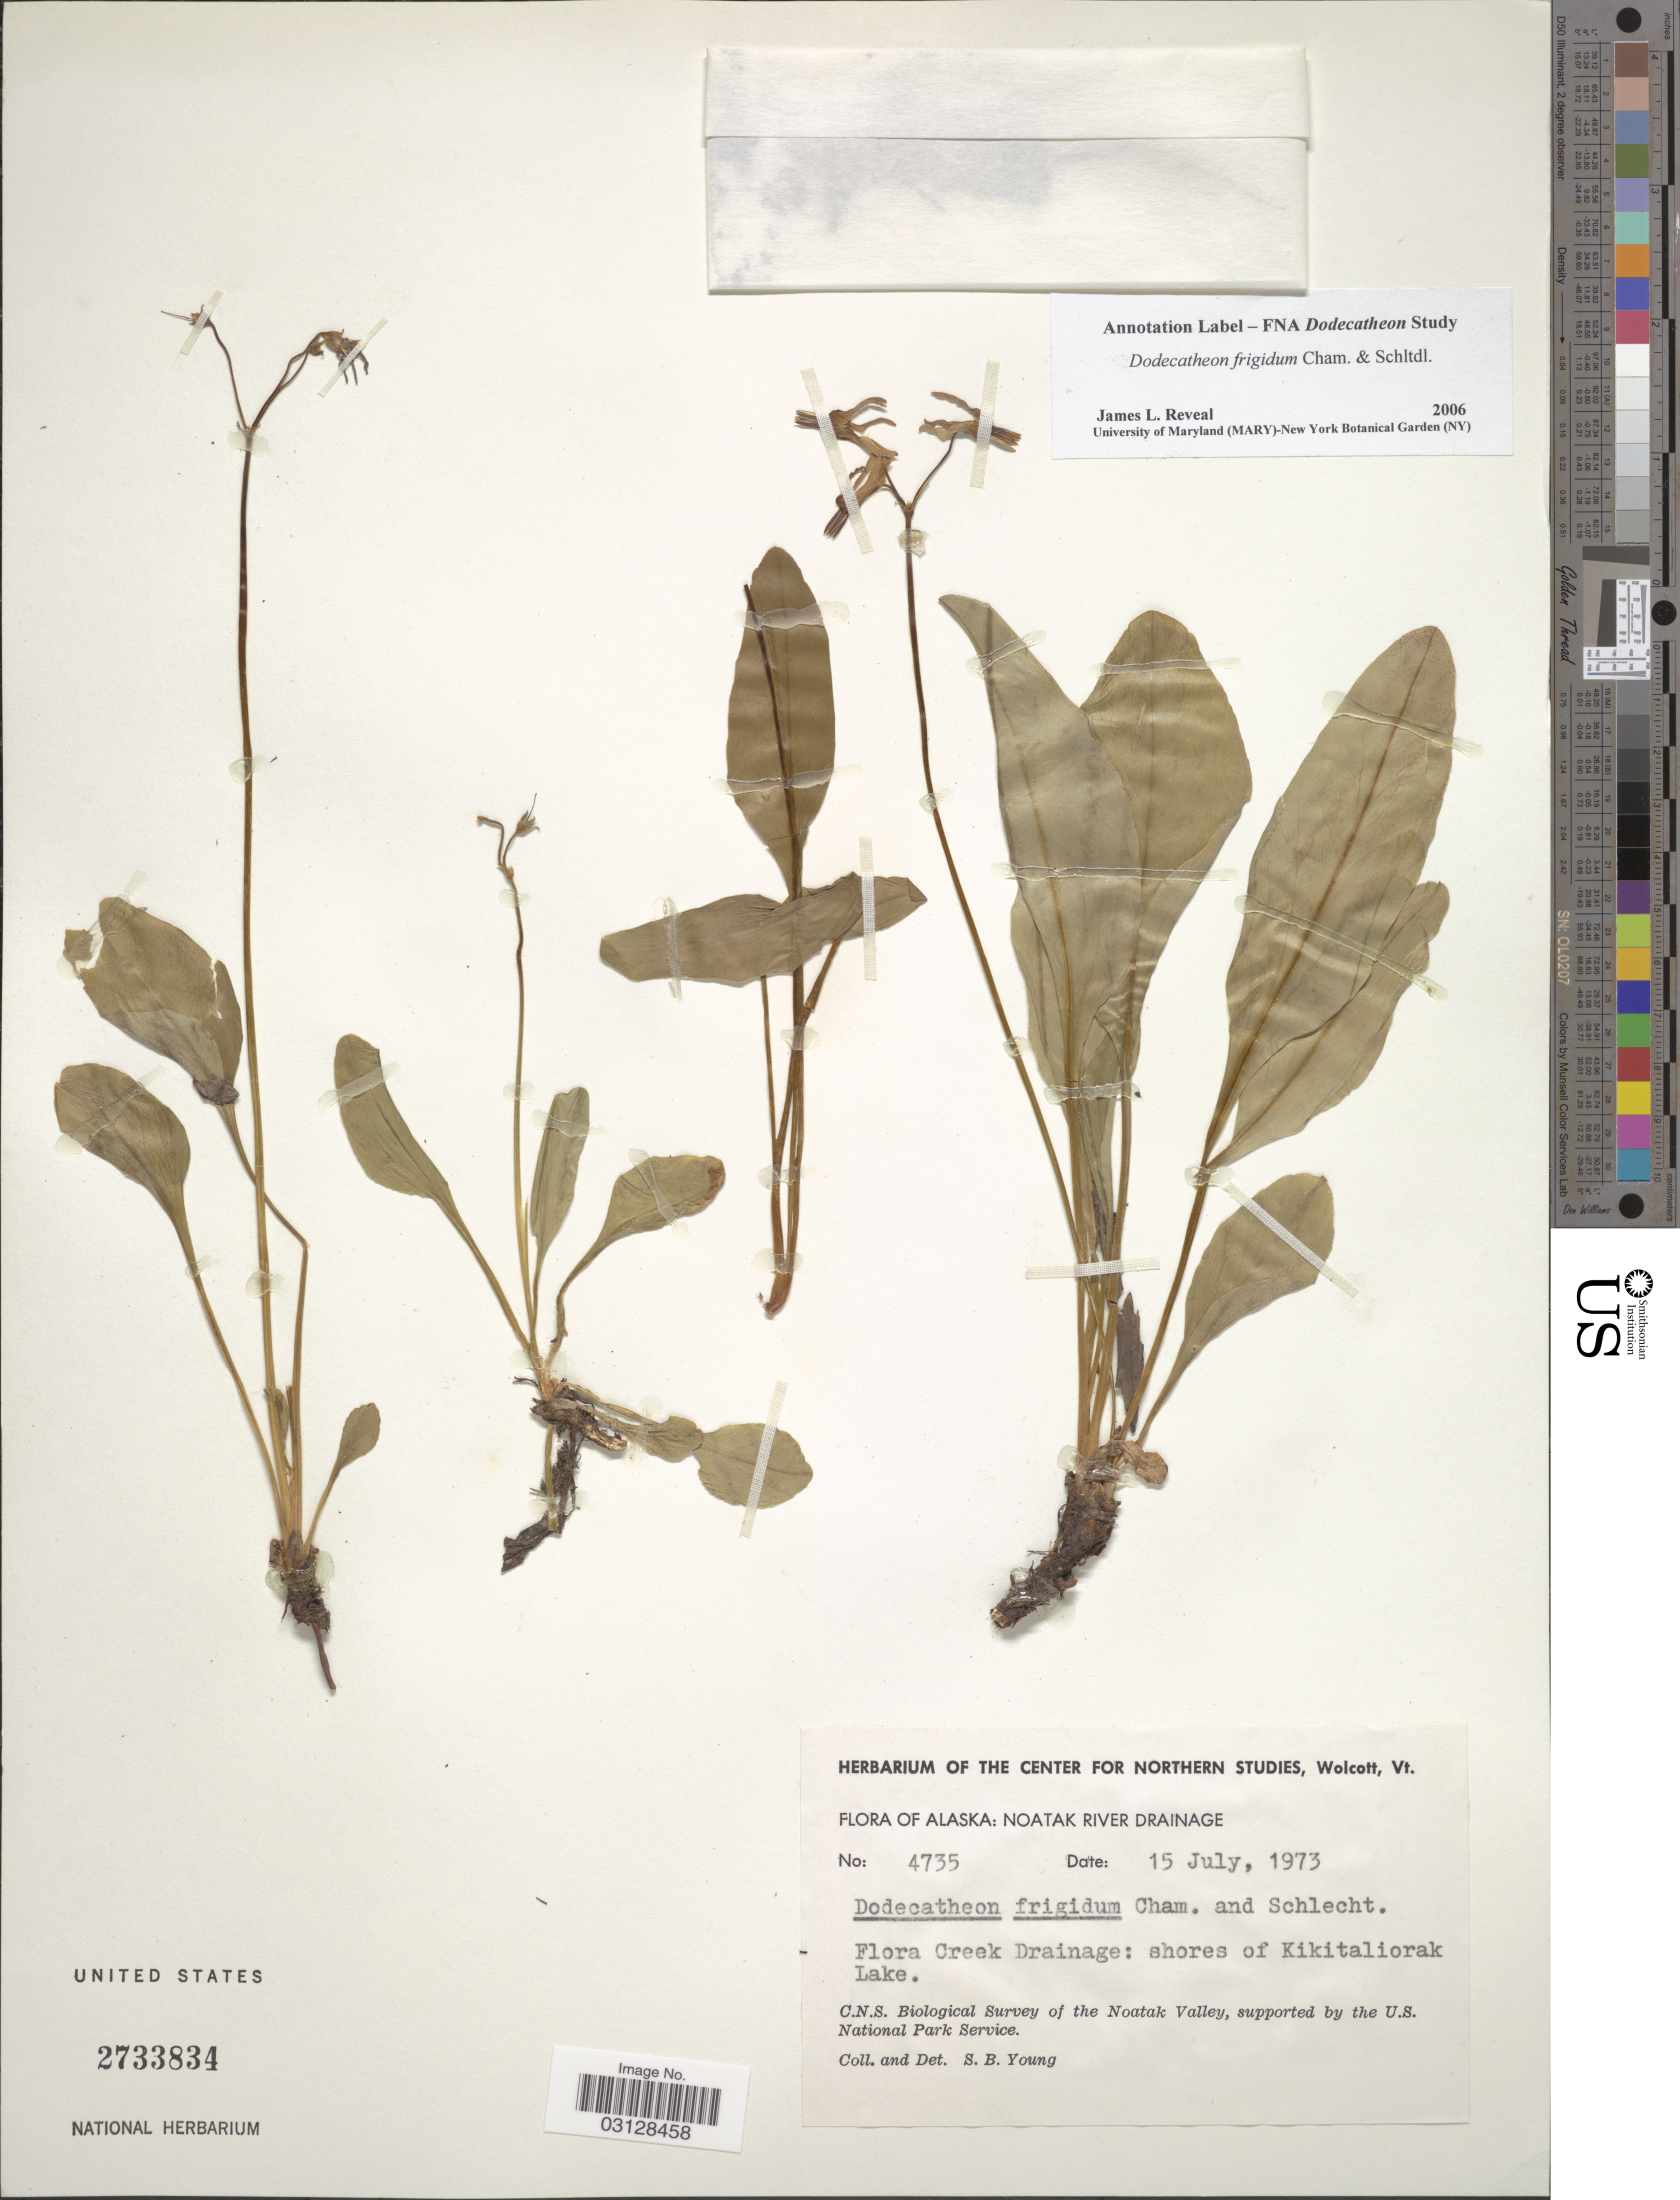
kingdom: Plantae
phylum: Tracheophyta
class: Magnoliopsida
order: Ericales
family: Primulaceae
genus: Dodecatheon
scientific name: Dodecatheon frigidum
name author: Cham. & Schltdl.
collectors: S. Young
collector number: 4735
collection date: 1973-07-15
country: United States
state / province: Alaska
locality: Noatak River Drainage. Flora Creek Drainage: shores of Kikitaliorak Lake.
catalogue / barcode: US 2733834